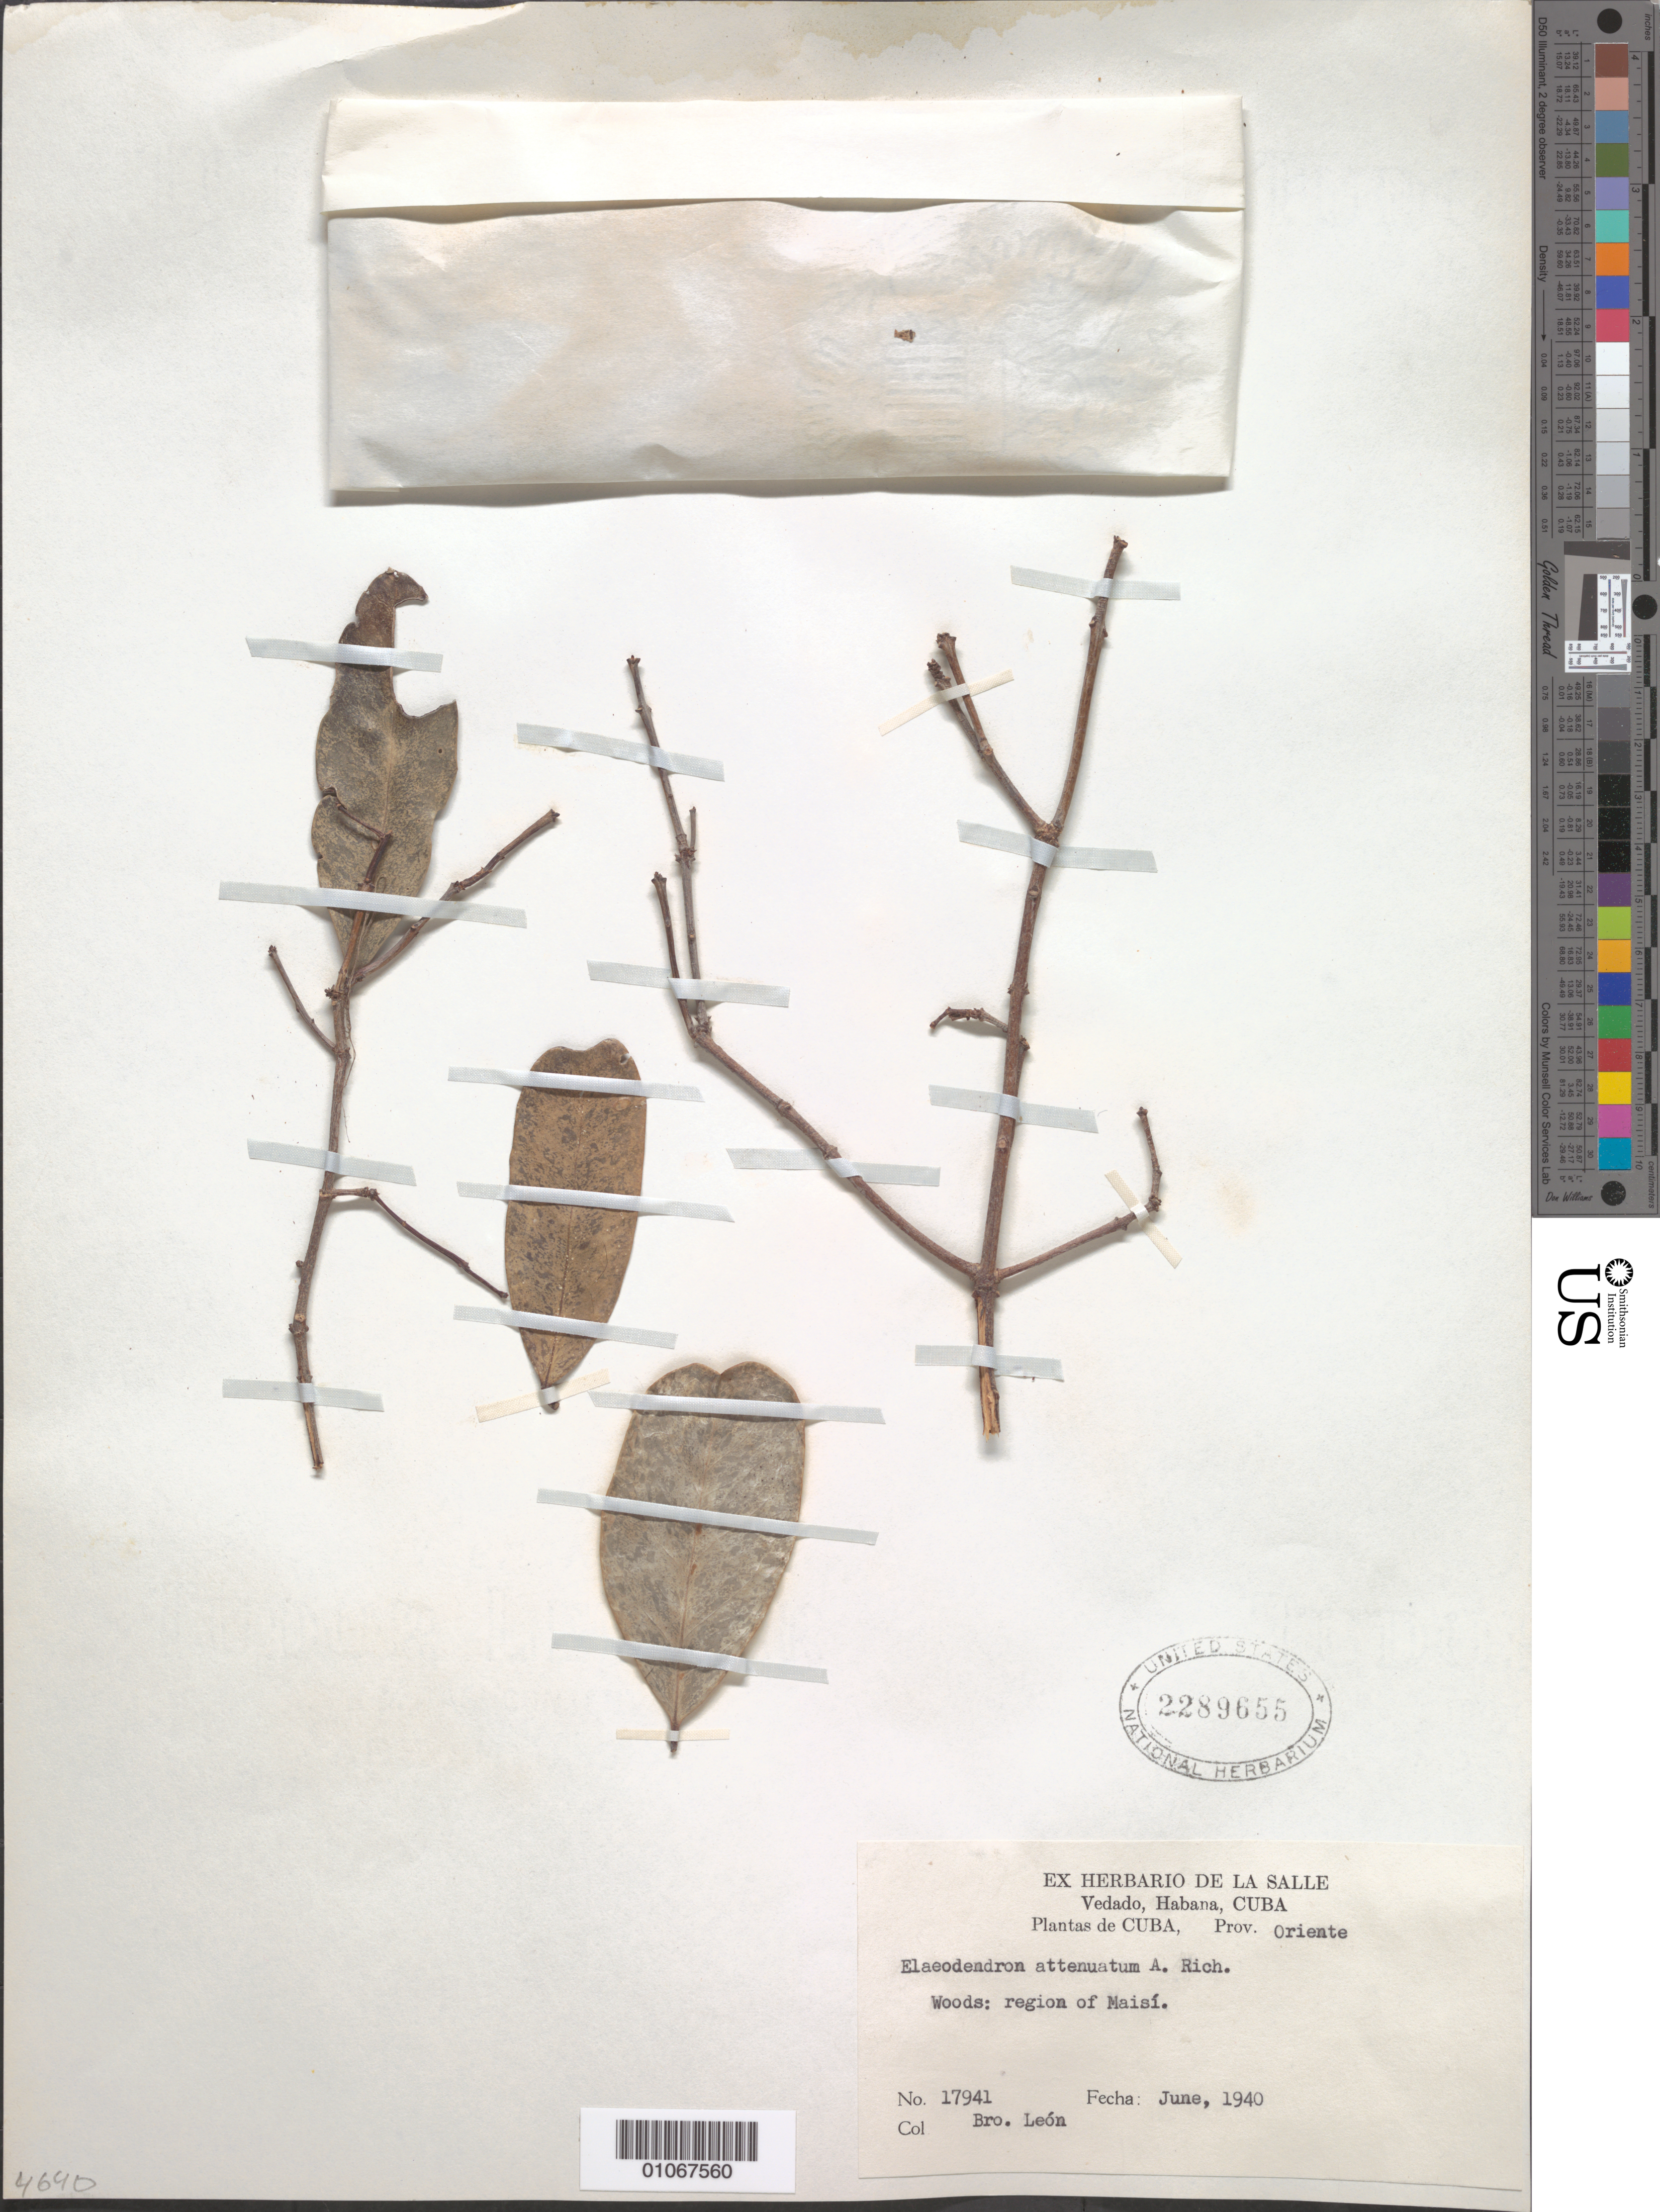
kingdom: Plantae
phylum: Tracheophyta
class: Magnoliopsida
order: Celastrales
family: Celastraceae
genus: Elaeodendron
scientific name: Elaeodendron attenuatum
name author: A. Rich.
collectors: Bro. León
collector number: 17941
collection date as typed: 01 Jun 1940 to 31 Jun 1940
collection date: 1940-06-01/1940-06-30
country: Cuba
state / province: Oriente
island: Cuba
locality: Woods, Region of Maisi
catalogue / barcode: US 2289655